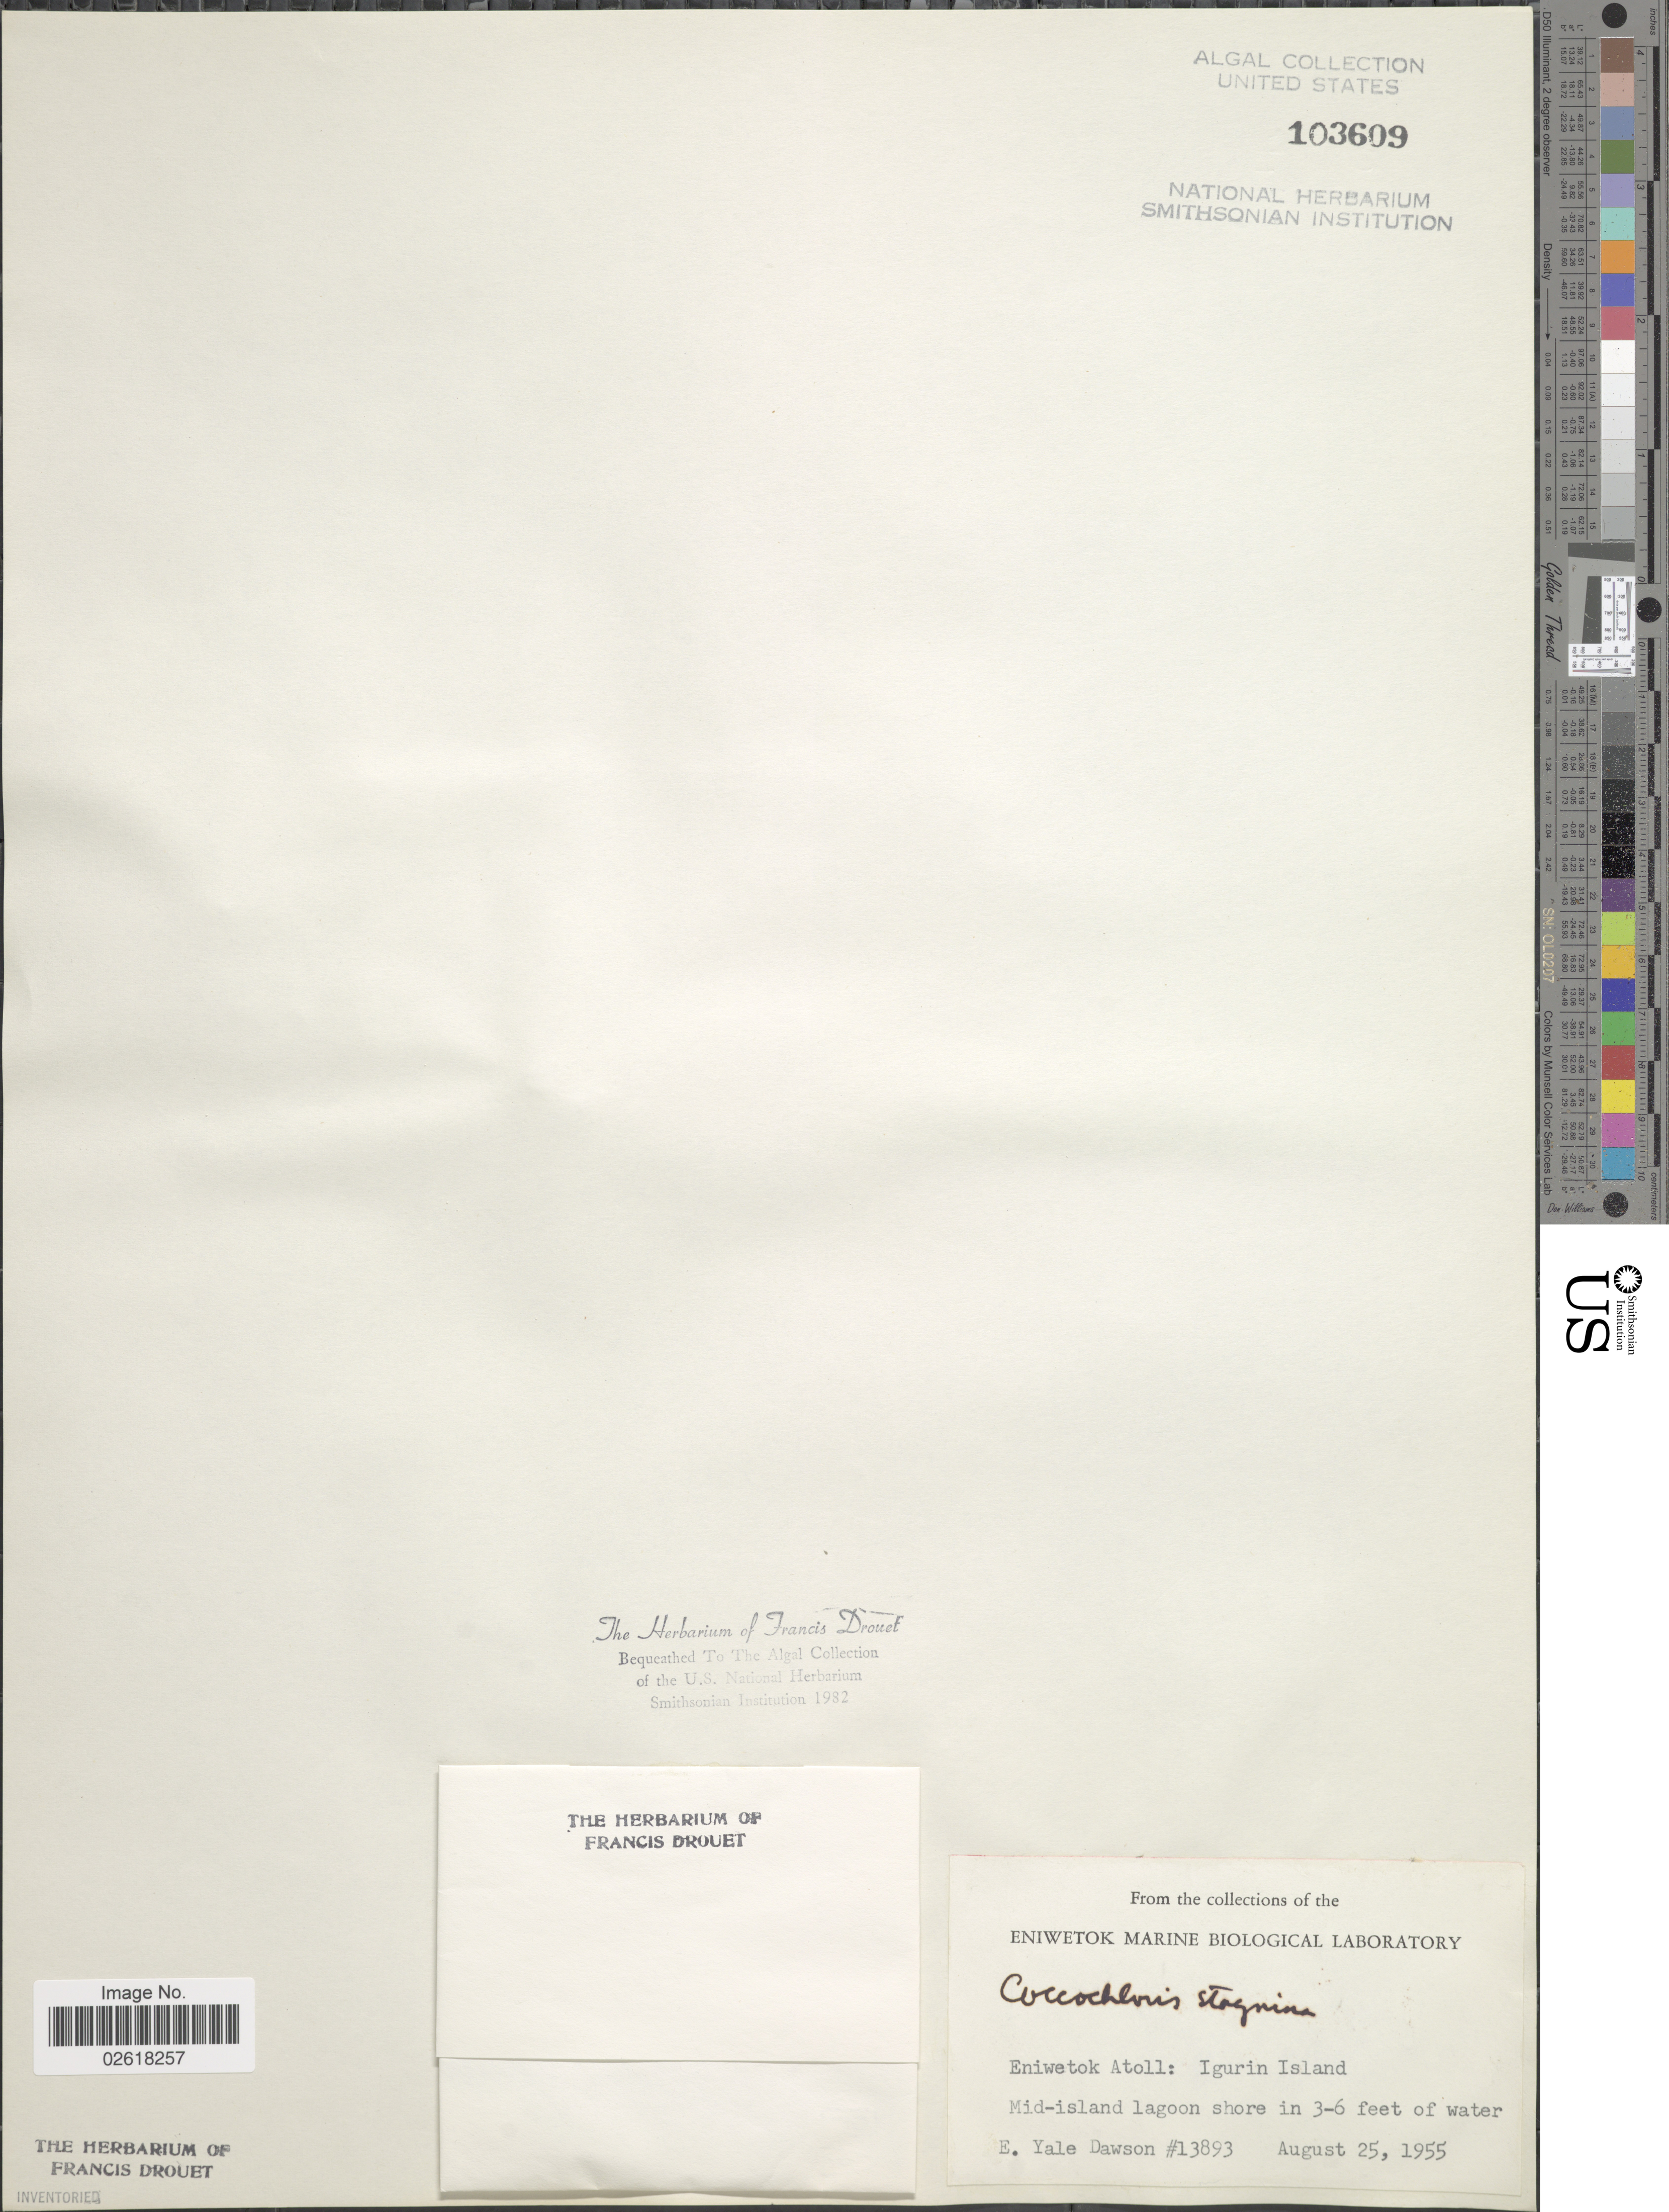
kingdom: Bacteria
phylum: Cyanobacteria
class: Cyanobacteriia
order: Cyanobacteriales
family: Chroococcaceae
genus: Coccochloris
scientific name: Coccochloris stagnina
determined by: Drouet, F. E.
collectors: E. Y. Dawson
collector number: EYD 13893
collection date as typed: August 25, 1955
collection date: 1955-08-25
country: Marshall Islands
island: Enewetak [Eniwetok] Atoll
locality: Igurin Islet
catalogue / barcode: US 103609